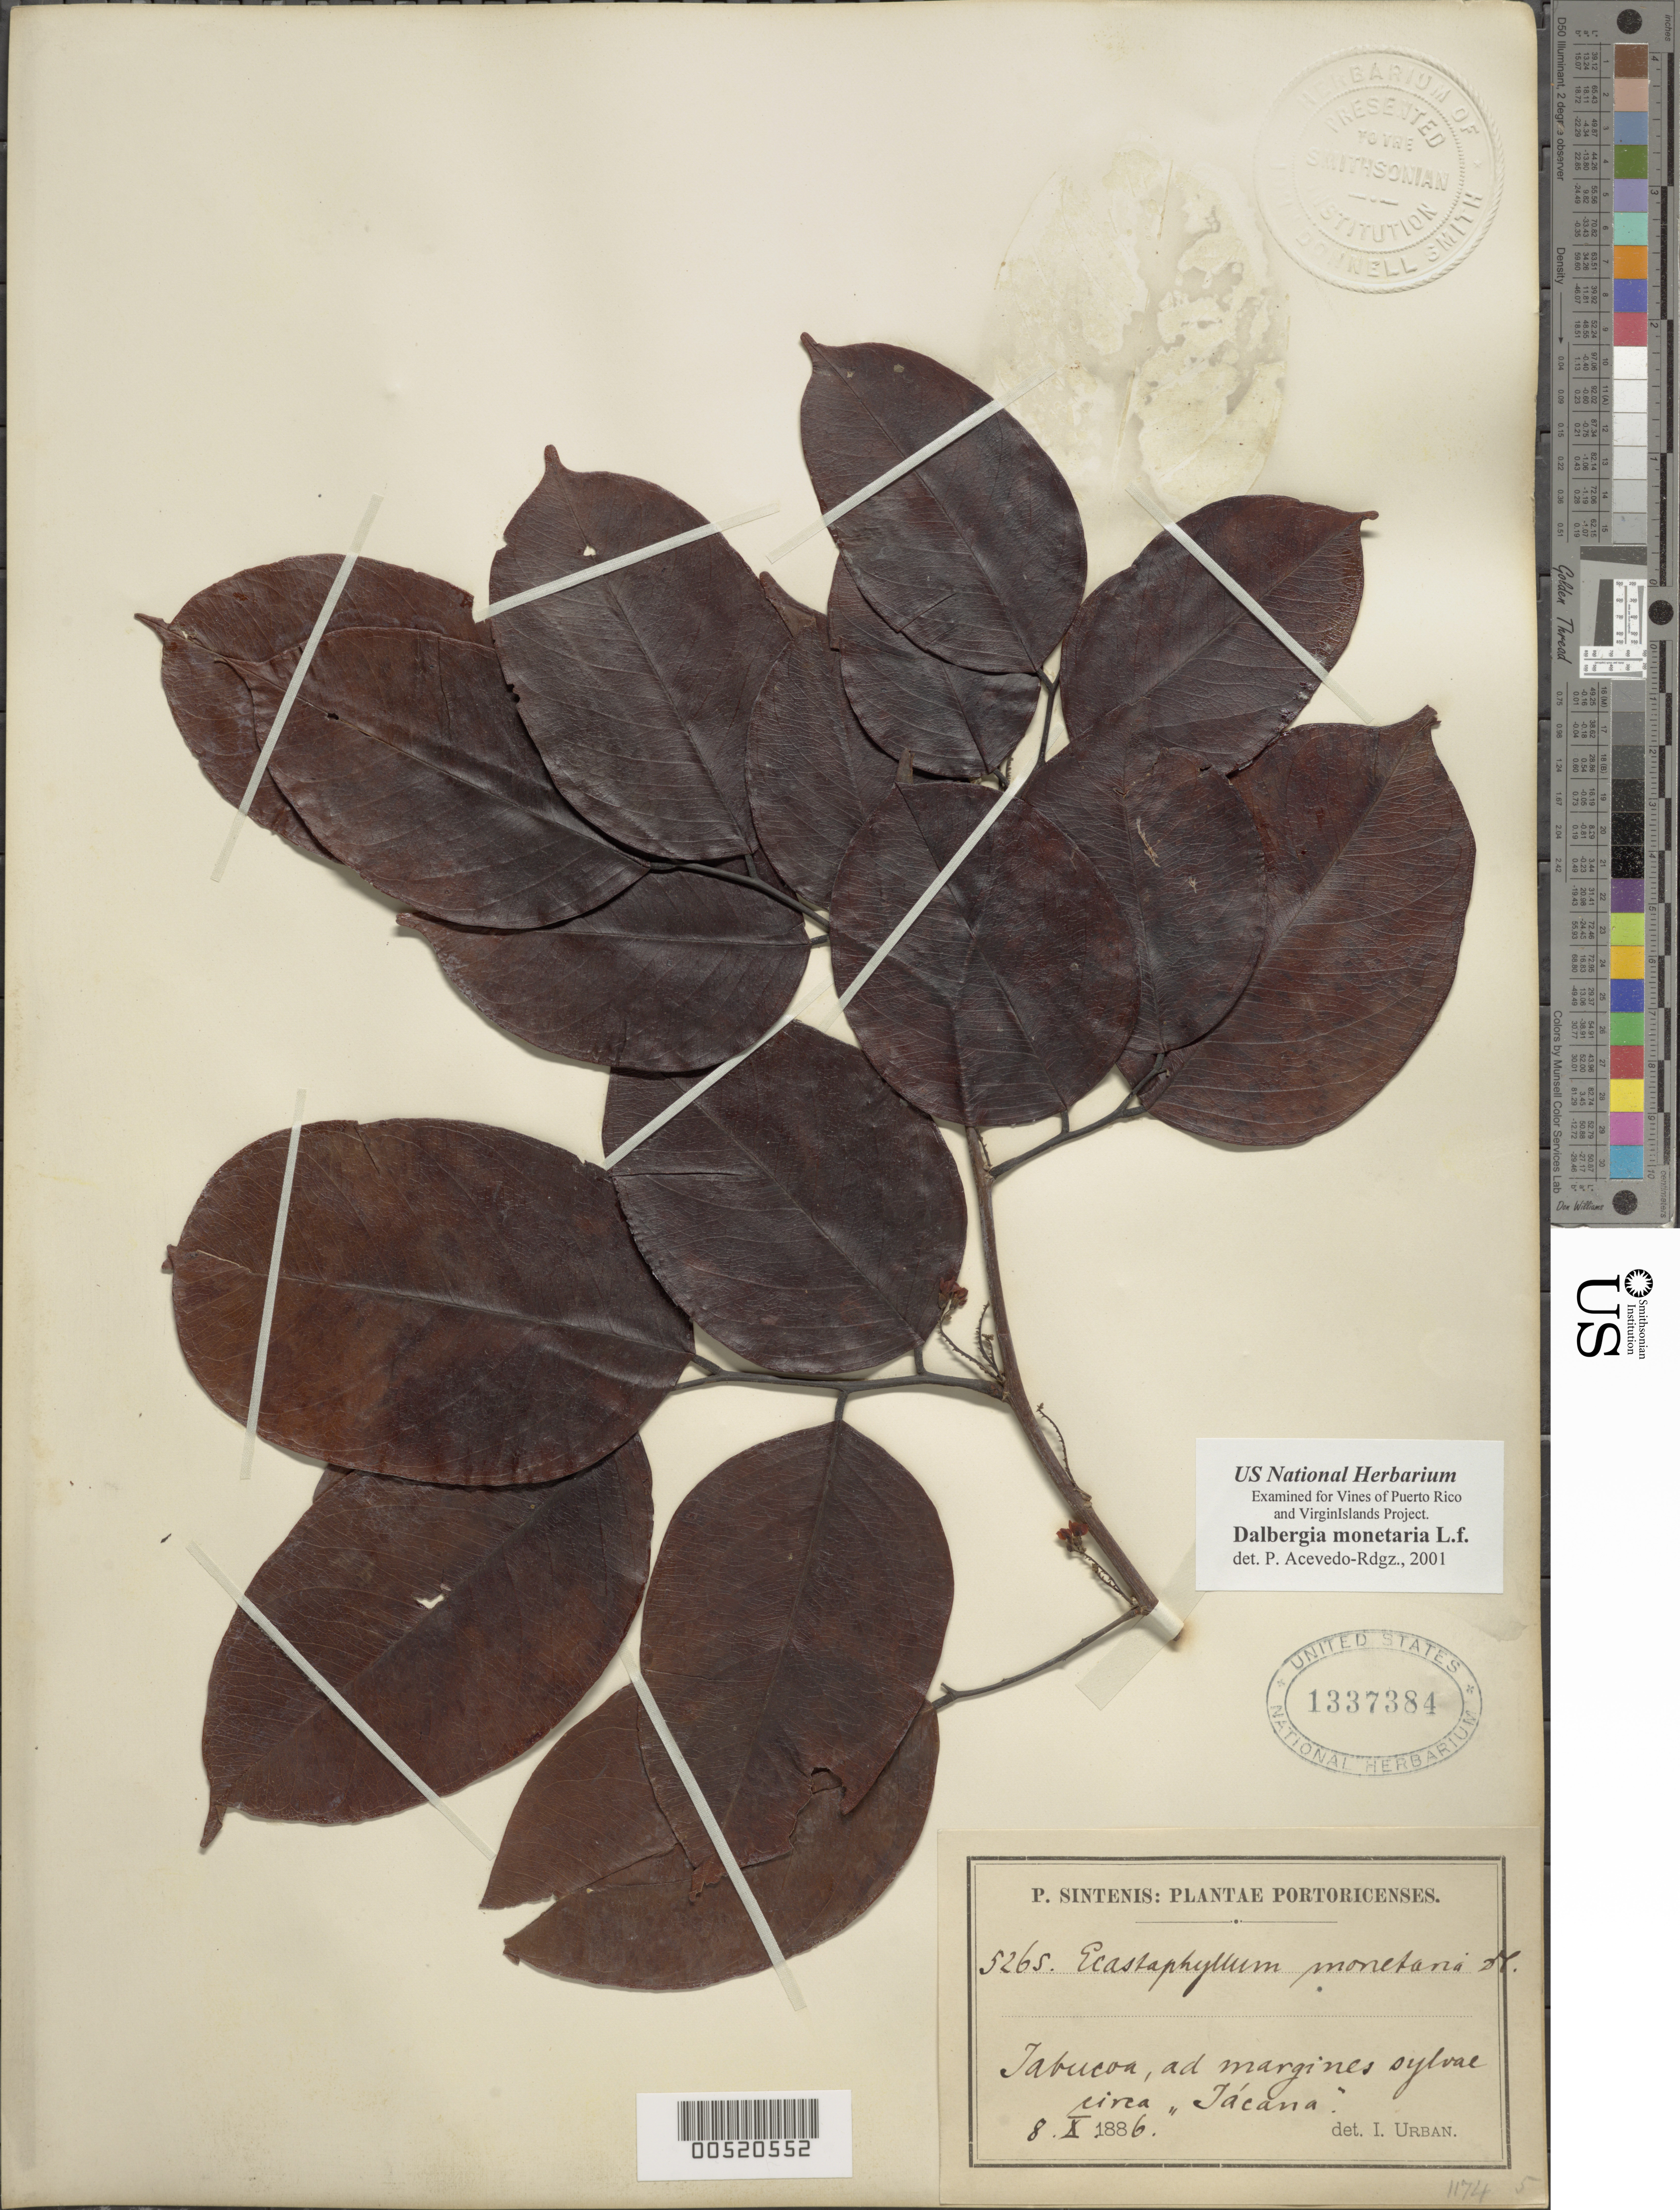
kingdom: Plantae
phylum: Tracheophyta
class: Magnoliopsida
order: Fabales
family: Fabaceae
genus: Dalbergia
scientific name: Dalbergia monetaria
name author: L. f.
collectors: P. Sintenis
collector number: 5265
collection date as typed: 08 Oct 1886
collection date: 1886-10-08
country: Puerto Rico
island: Greater Antilles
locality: Yabucoa ad margines sylvae circa "Jacana".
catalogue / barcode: US 1337384